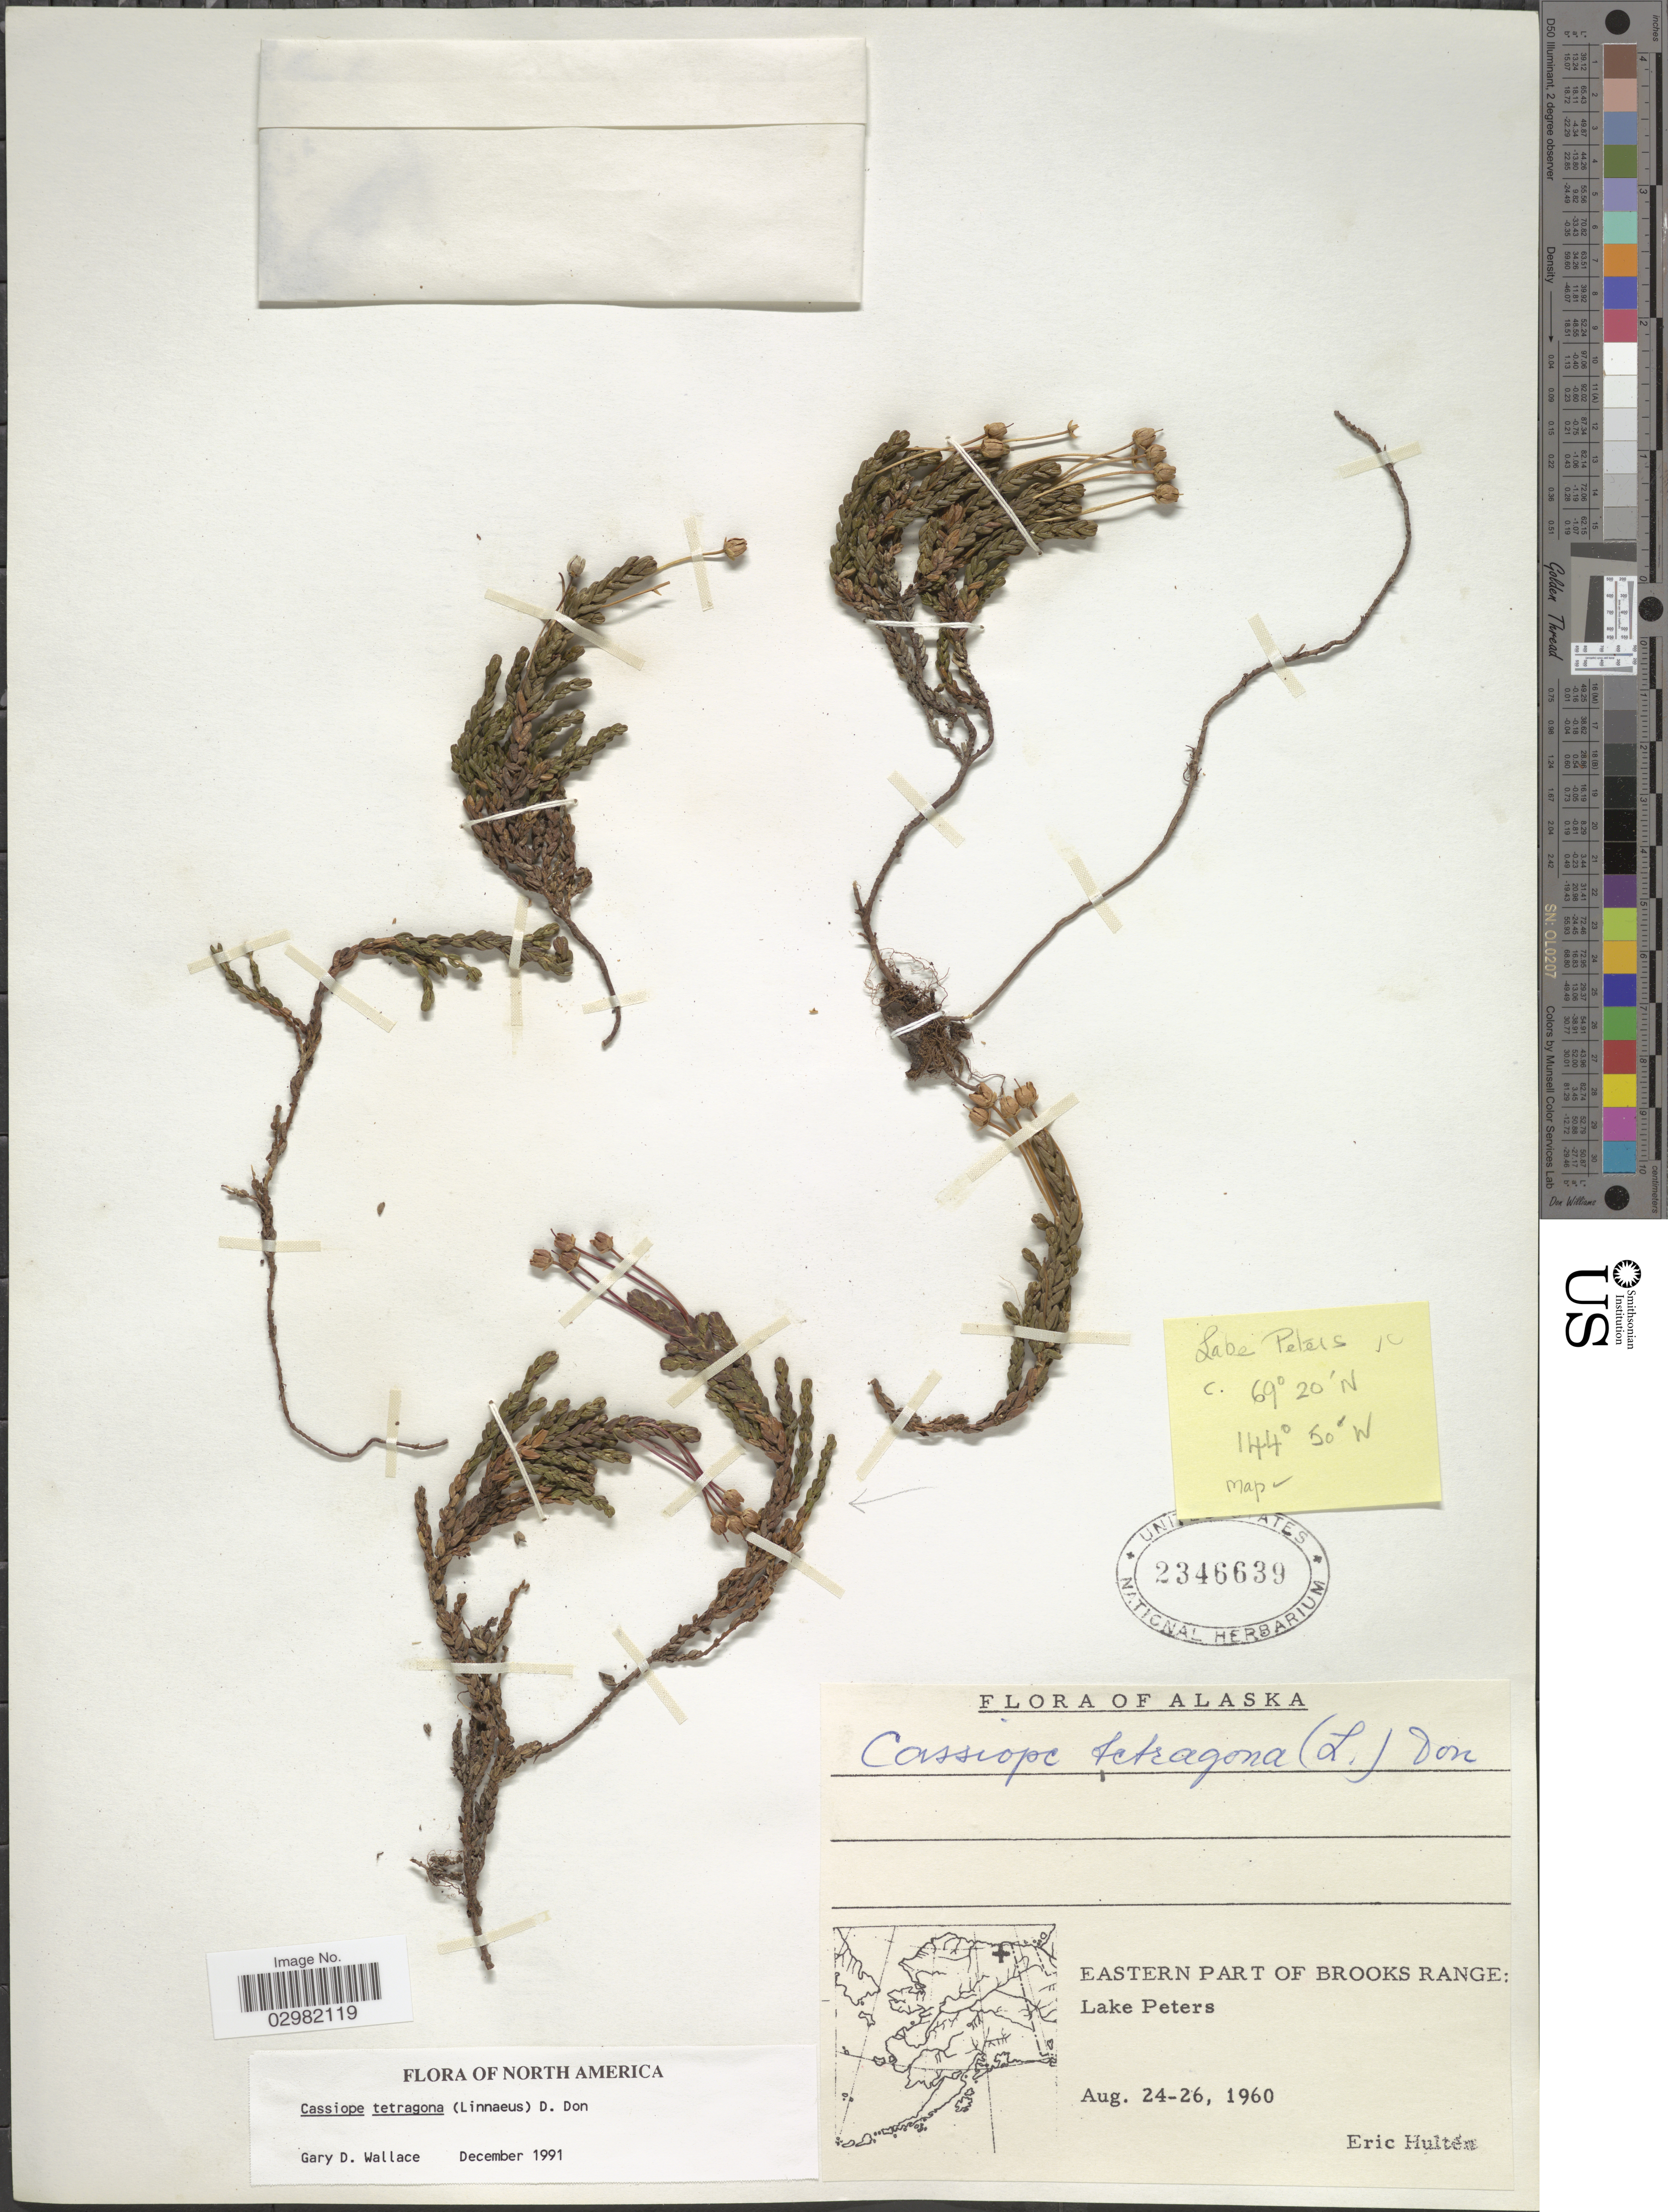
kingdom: Plantae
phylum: Tracheophyta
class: Magnoliopsida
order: Ericales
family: Ericaceae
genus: Cassiope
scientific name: Cassiope tetragona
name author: (L.) D. Don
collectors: E. G. Hultén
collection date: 1960-08-24/1960-08-26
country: United States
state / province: Alaska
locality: Eastern part of Brooks Range: Lake Peters.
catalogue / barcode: US 2346639